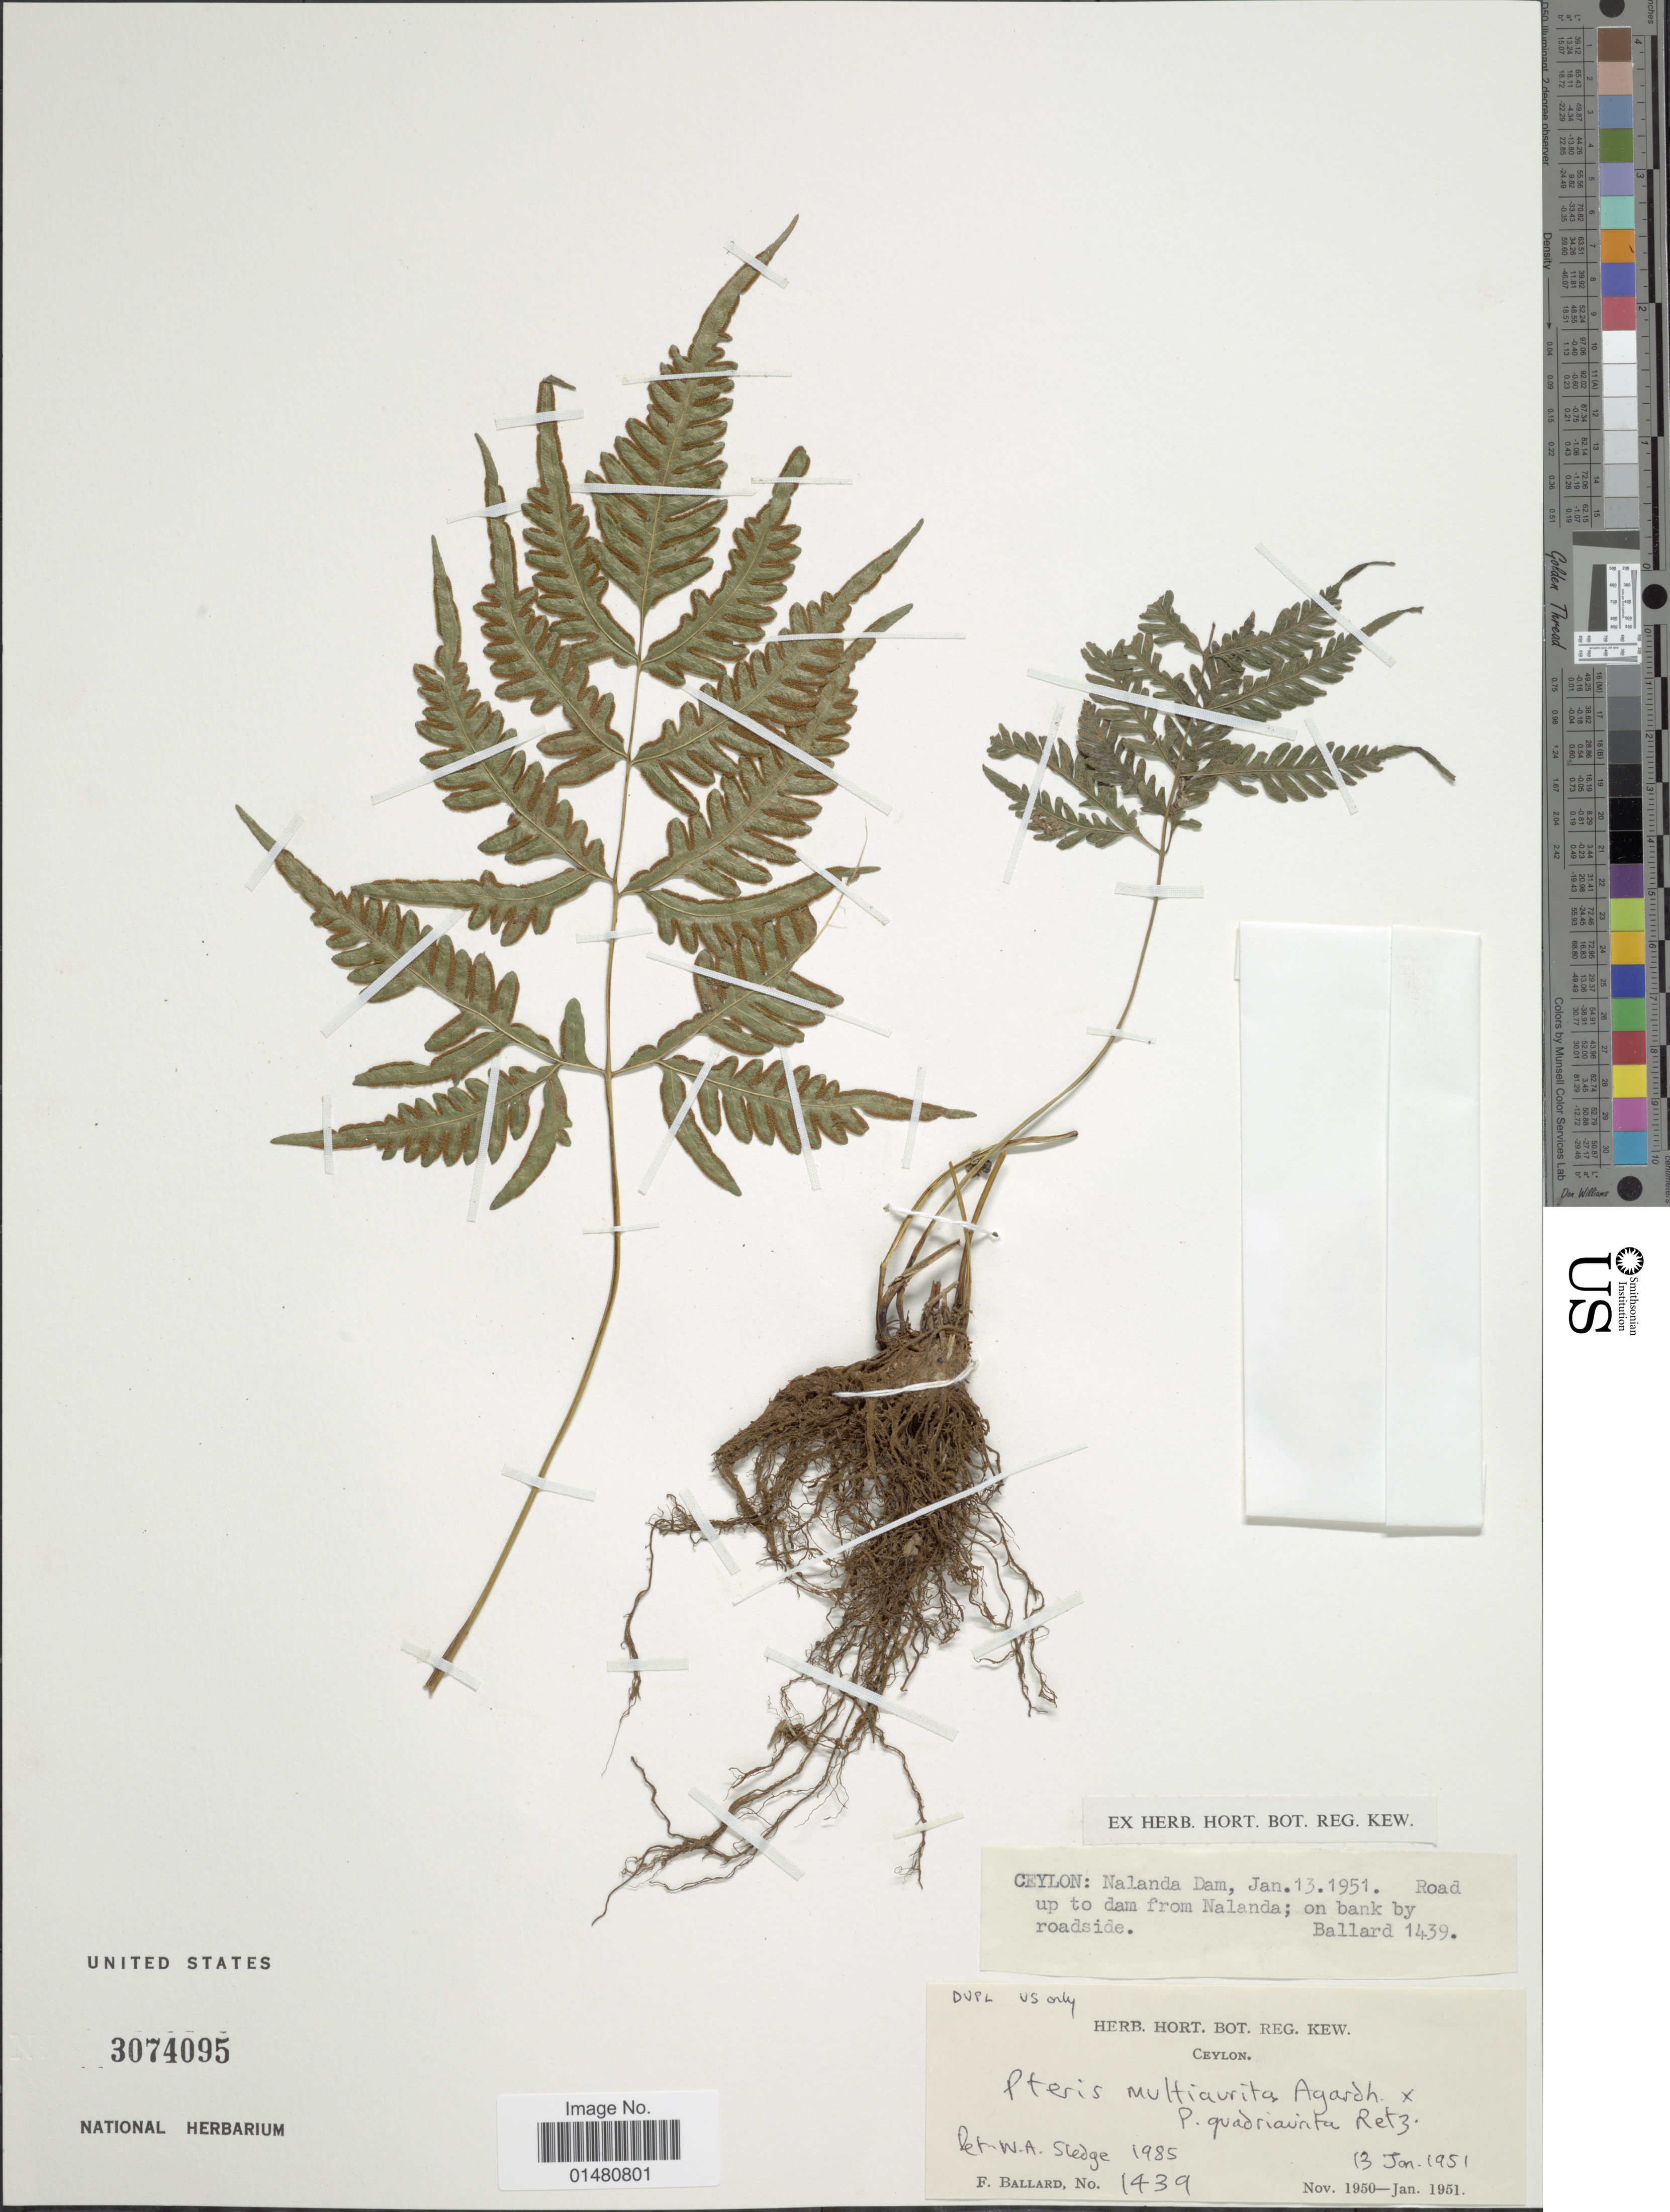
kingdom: Plantae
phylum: Tracheophyta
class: Polypodiopsida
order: Polypodiales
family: Pteridaceae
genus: Pteris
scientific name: Pteris multiaurita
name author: J. Agardh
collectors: F. Ballard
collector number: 1439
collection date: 1951-01-13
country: Sri Lanka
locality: Ceylon: Nalanda Dam. Road up to dam from Nalanda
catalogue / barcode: US 3074095